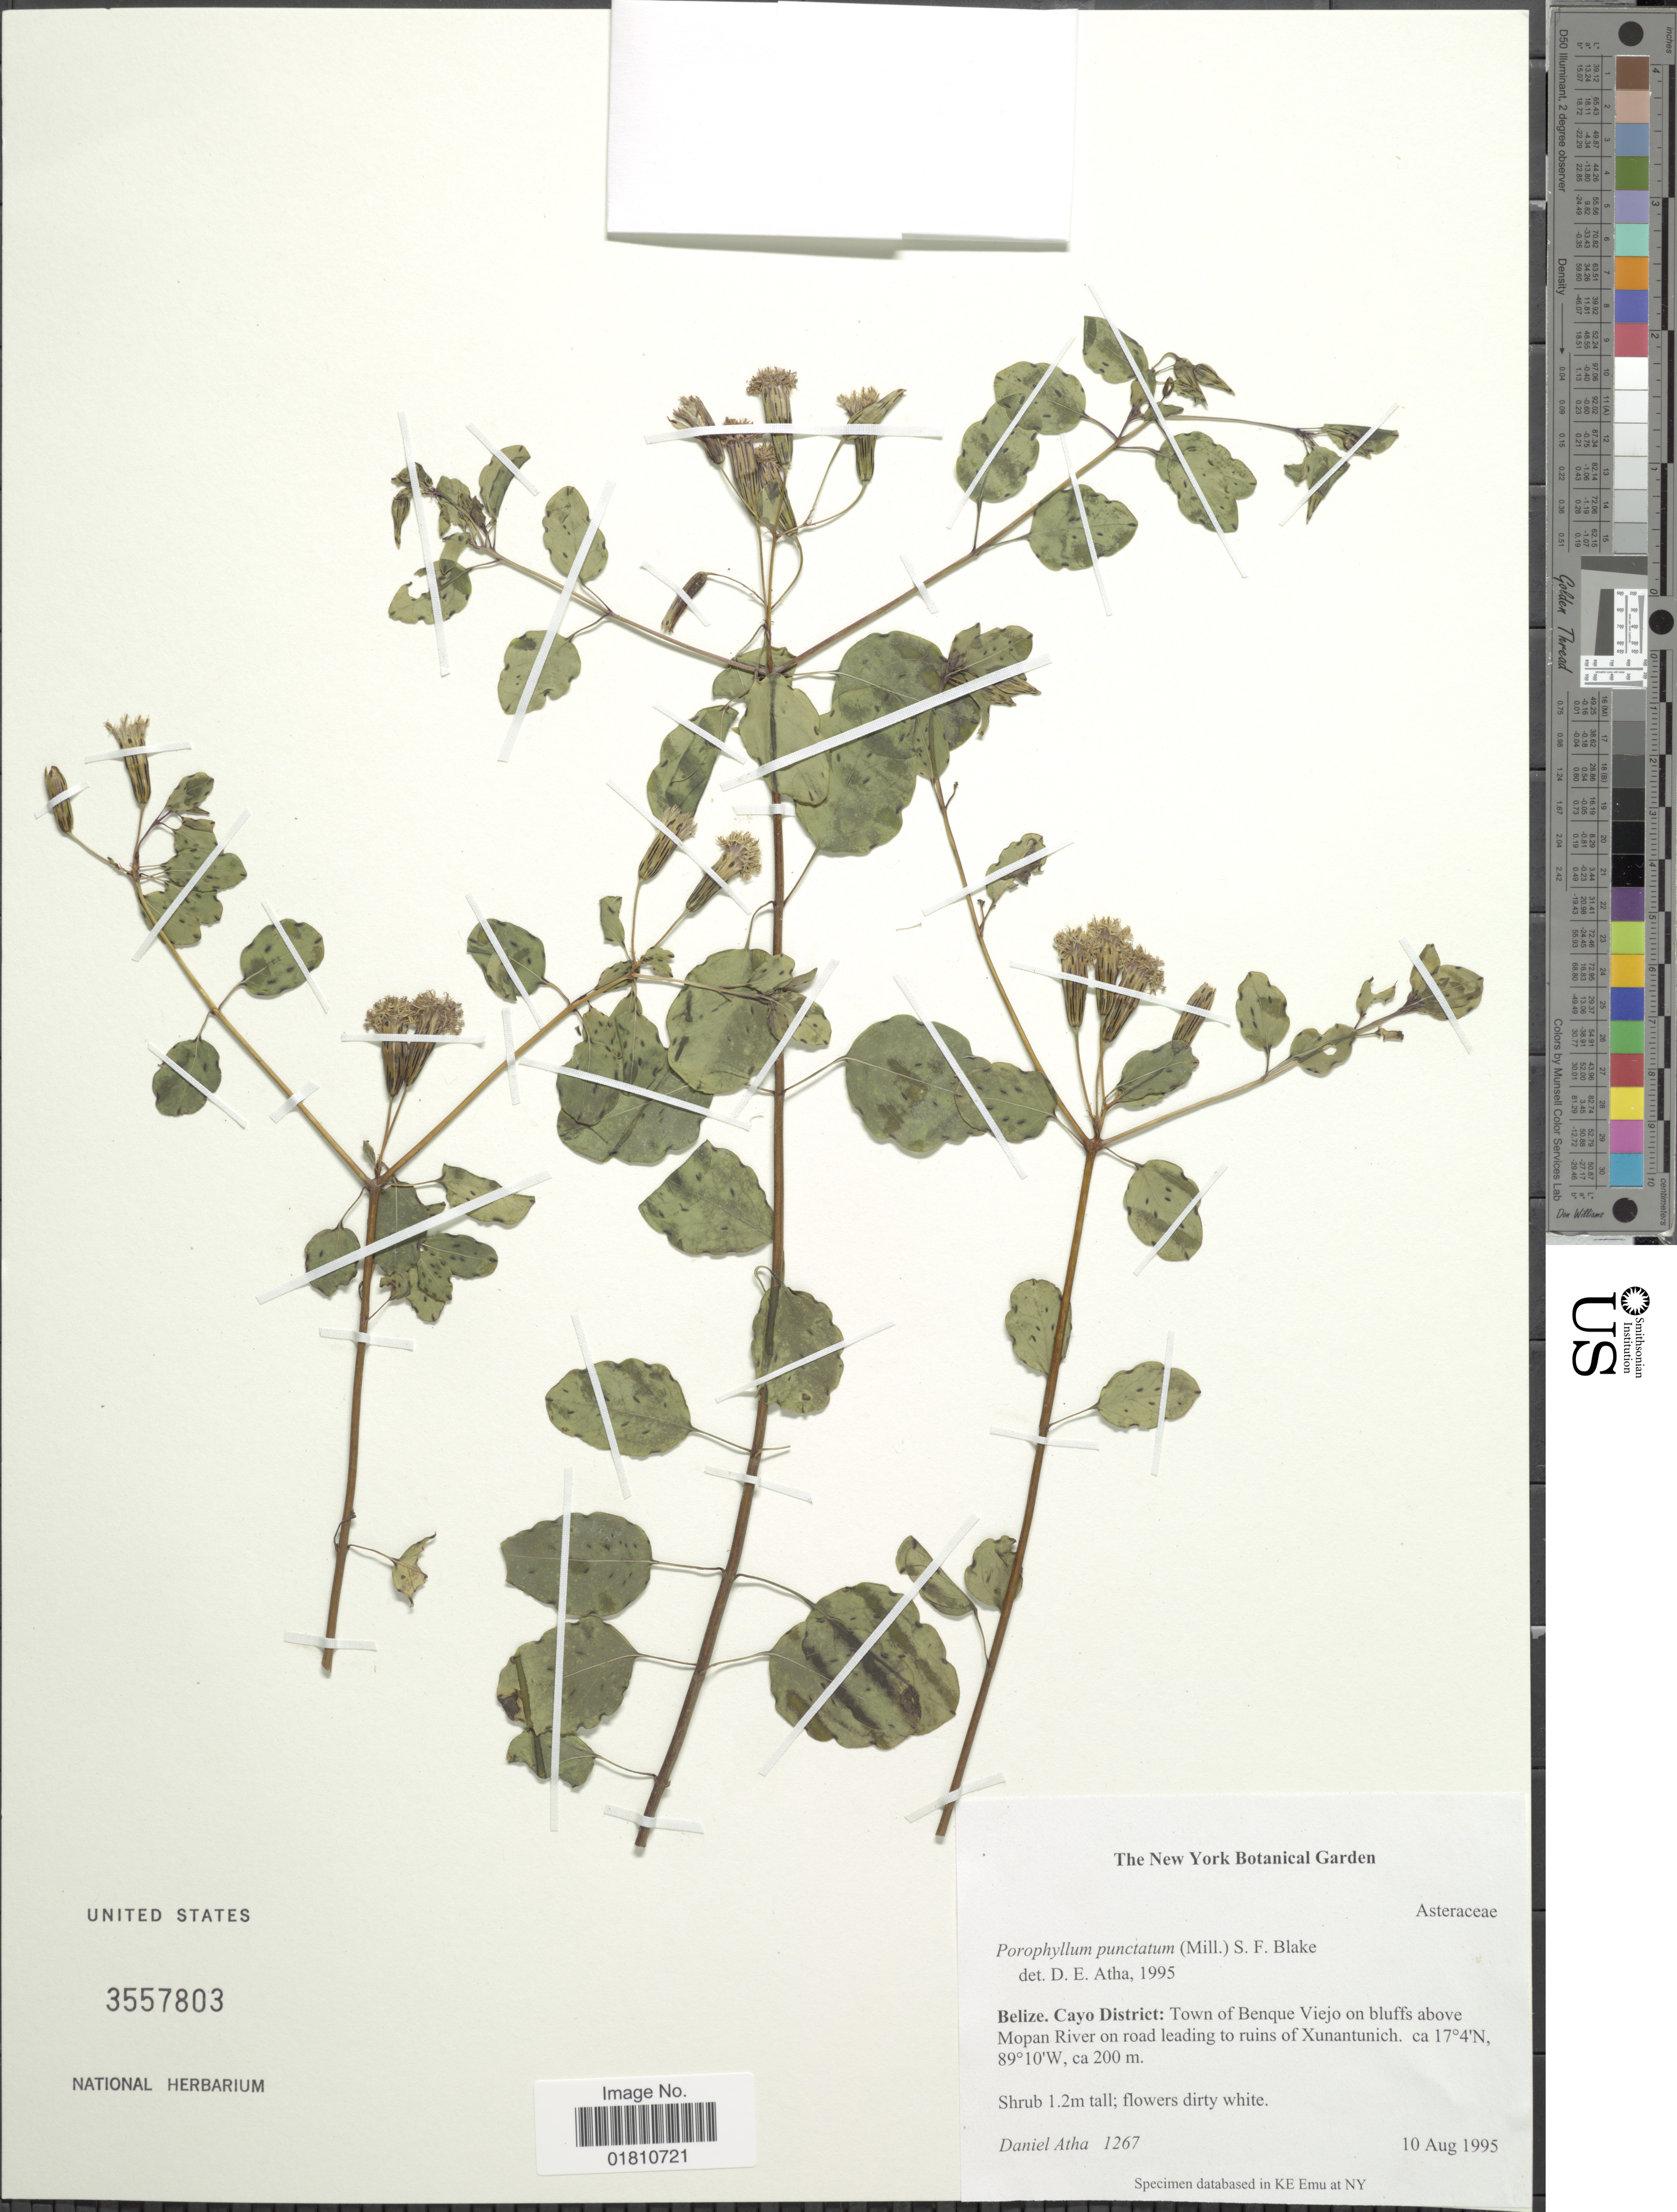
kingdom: Plantae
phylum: Tracheophyta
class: Magnoliopsida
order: Asterales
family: Asteraceae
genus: Porophyllum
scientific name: Porophyllum punctatum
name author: (Mill.) S.F. Blake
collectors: D. Atha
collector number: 1267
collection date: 1995-08-10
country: Belize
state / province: Cayo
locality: Cayo District: Town of Benque Viejo on bluffs above Mopan River on road leading to ruins.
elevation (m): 200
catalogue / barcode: US 3557803